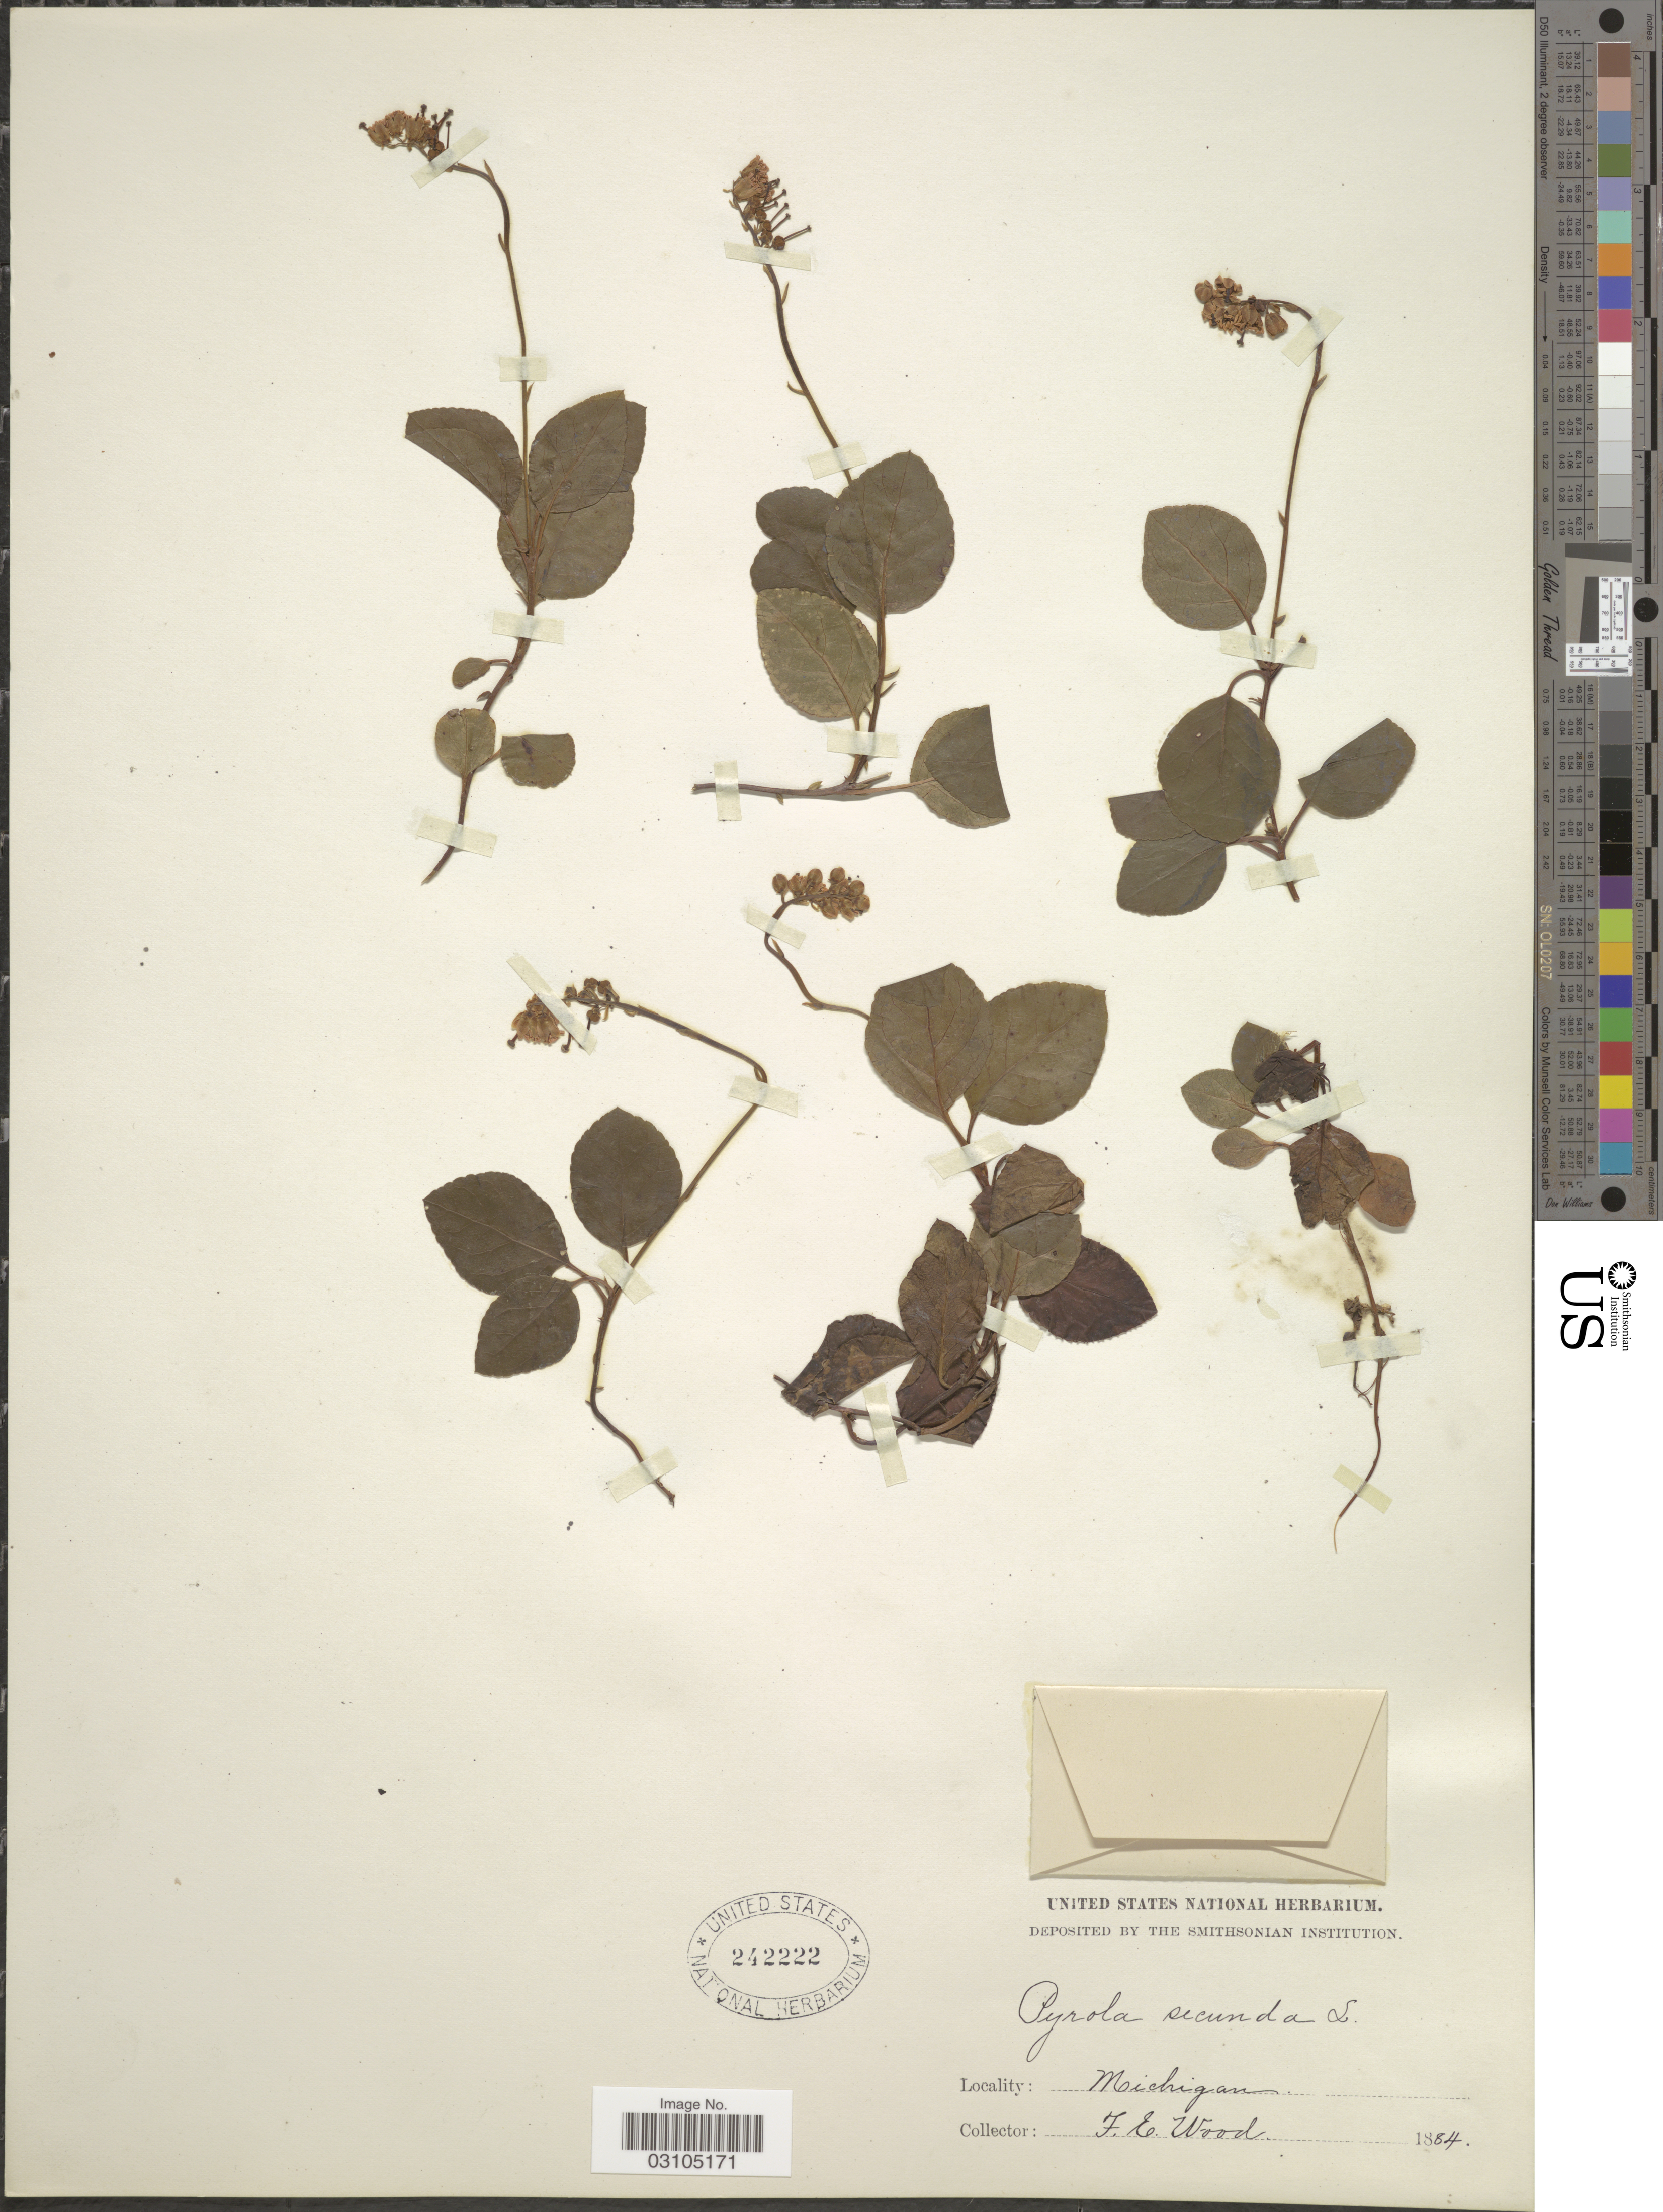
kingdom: Plantae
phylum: Tracheophyta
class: Magnoliopsida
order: Ericales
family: Ericaceae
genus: Orthilia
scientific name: Orthilia secunda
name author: (L.) House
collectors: F. Wood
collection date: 1884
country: United States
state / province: Michigan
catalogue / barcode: US 242222